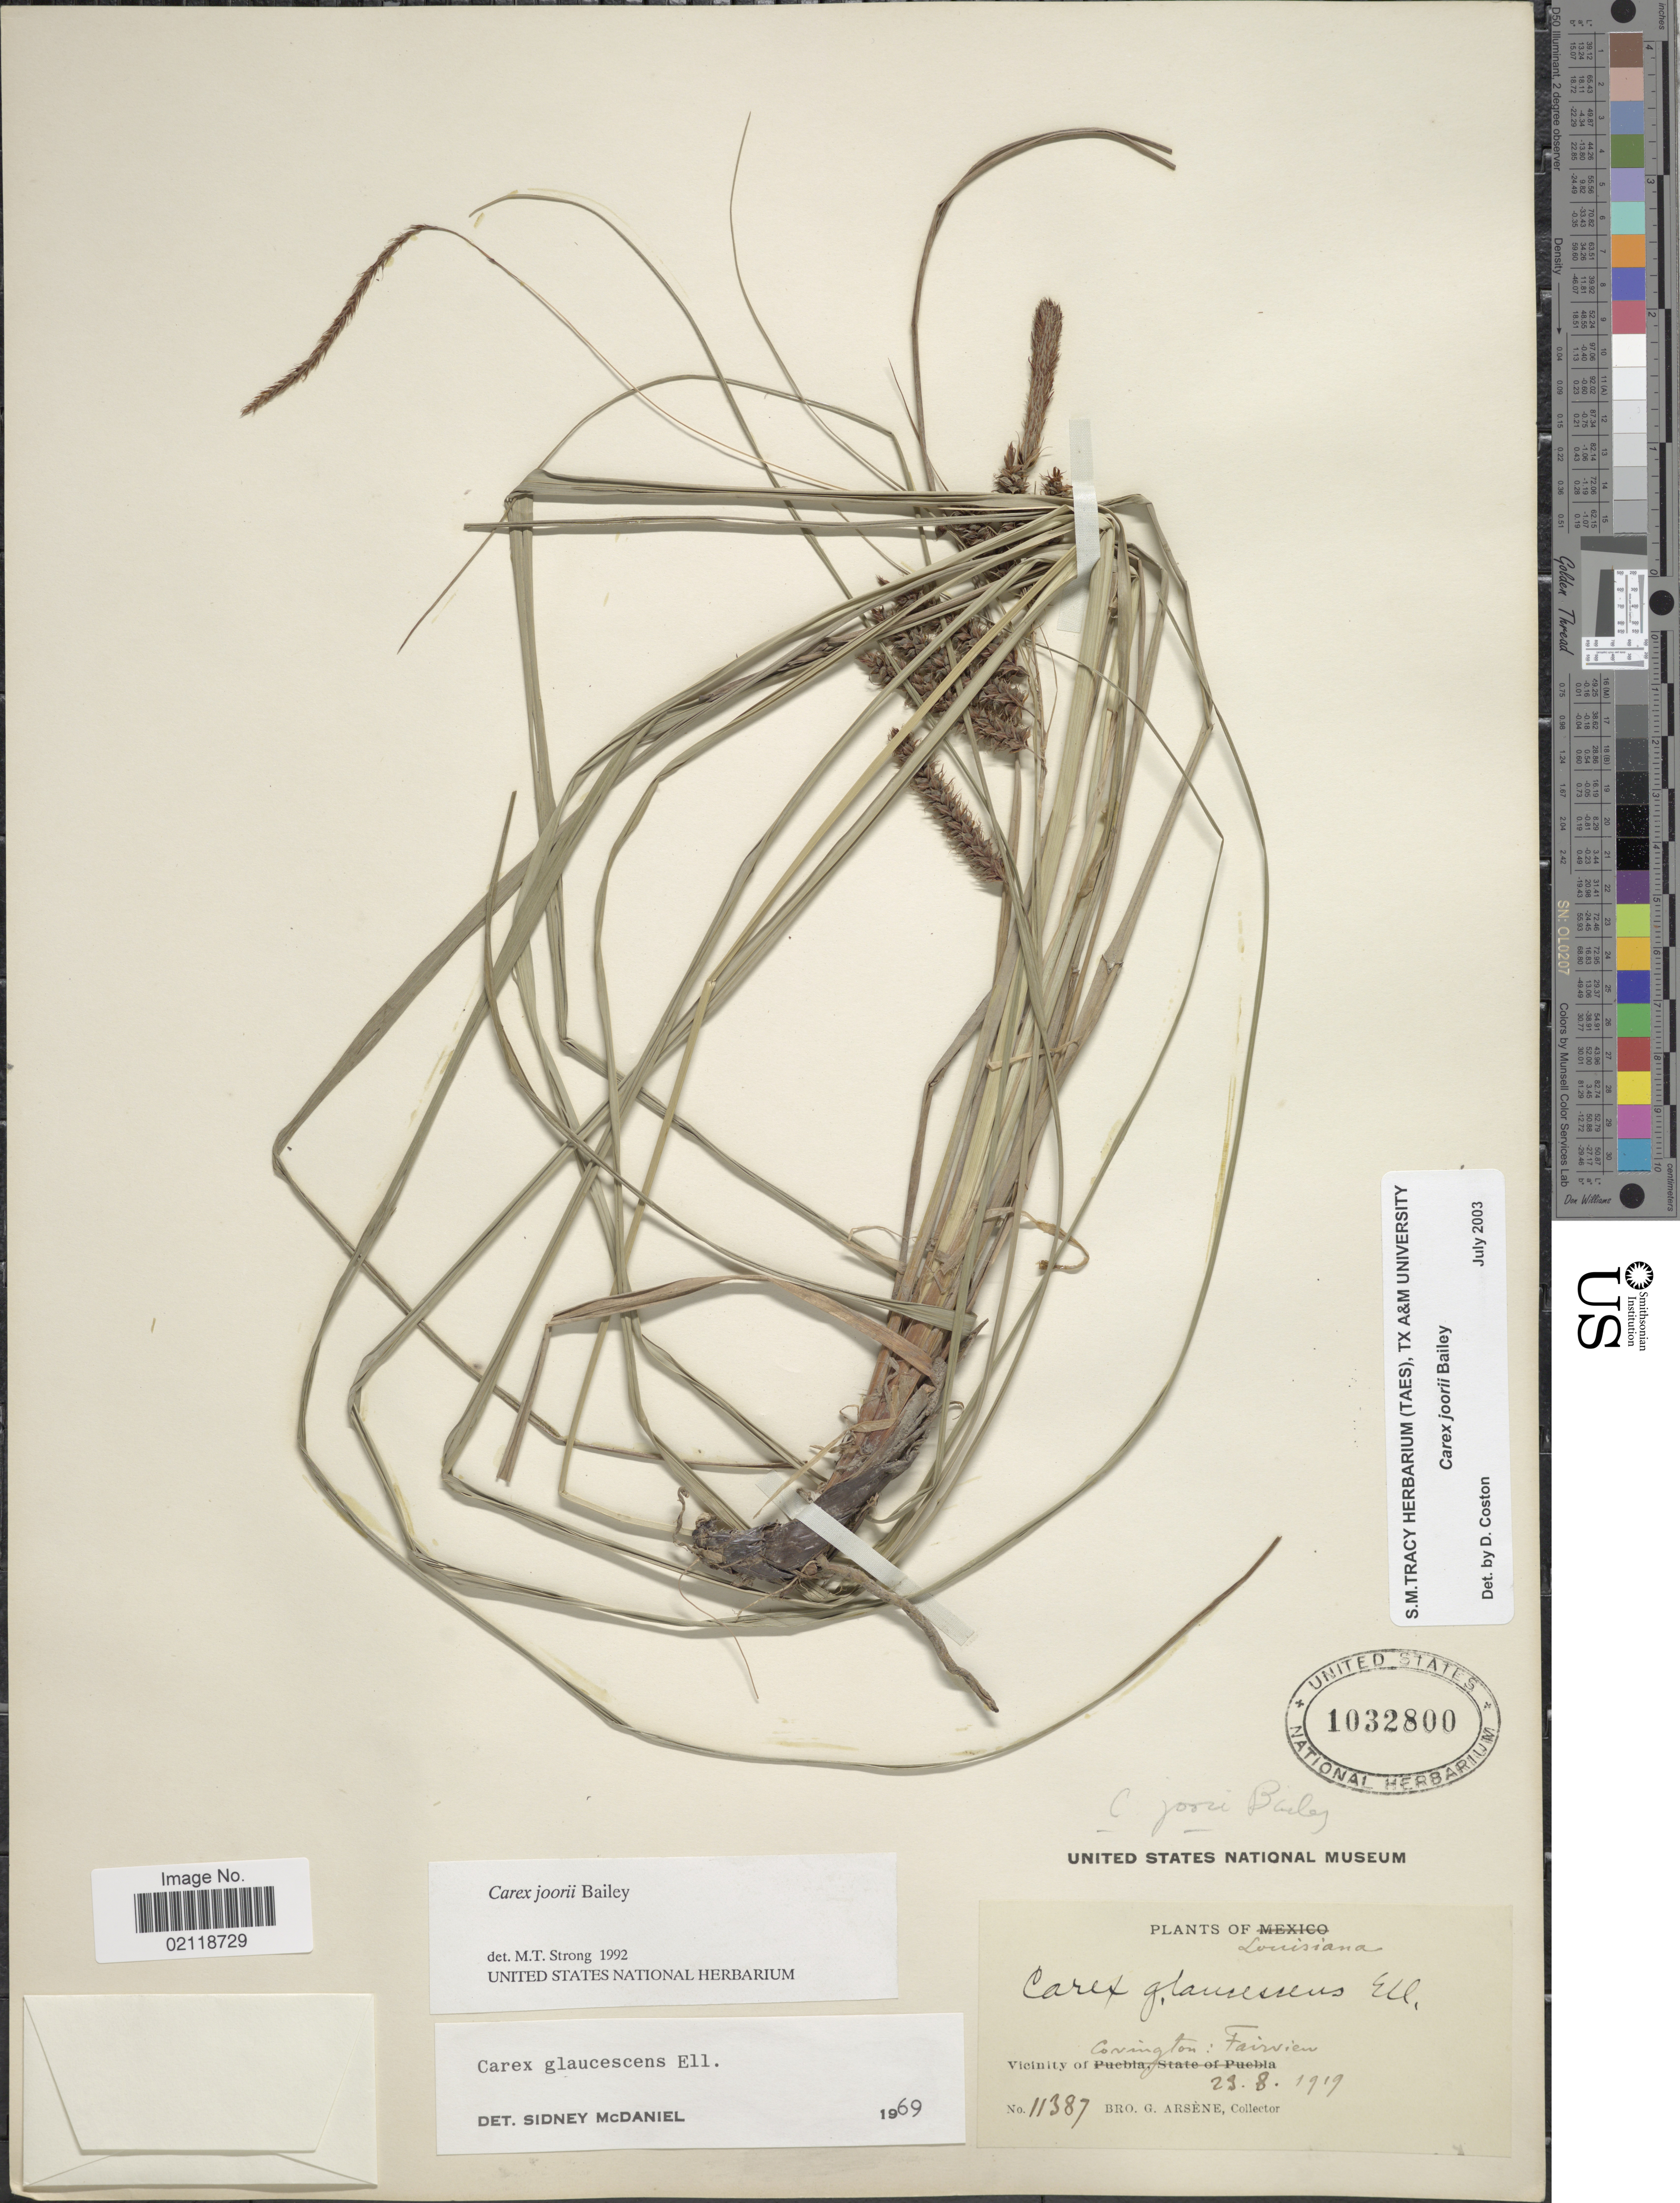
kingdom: Plantae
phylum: Tracheophyta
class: Liliopsida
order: Poales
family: Cyperaceae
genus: Carex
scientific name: Carex joorii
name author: L.H. Bailey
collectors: Bro. G. Arsène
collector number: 11387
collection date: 1919-08-23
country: United States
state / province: Louisiana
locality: Vicinity of Covington: Fairview.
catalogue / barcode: US 1032800